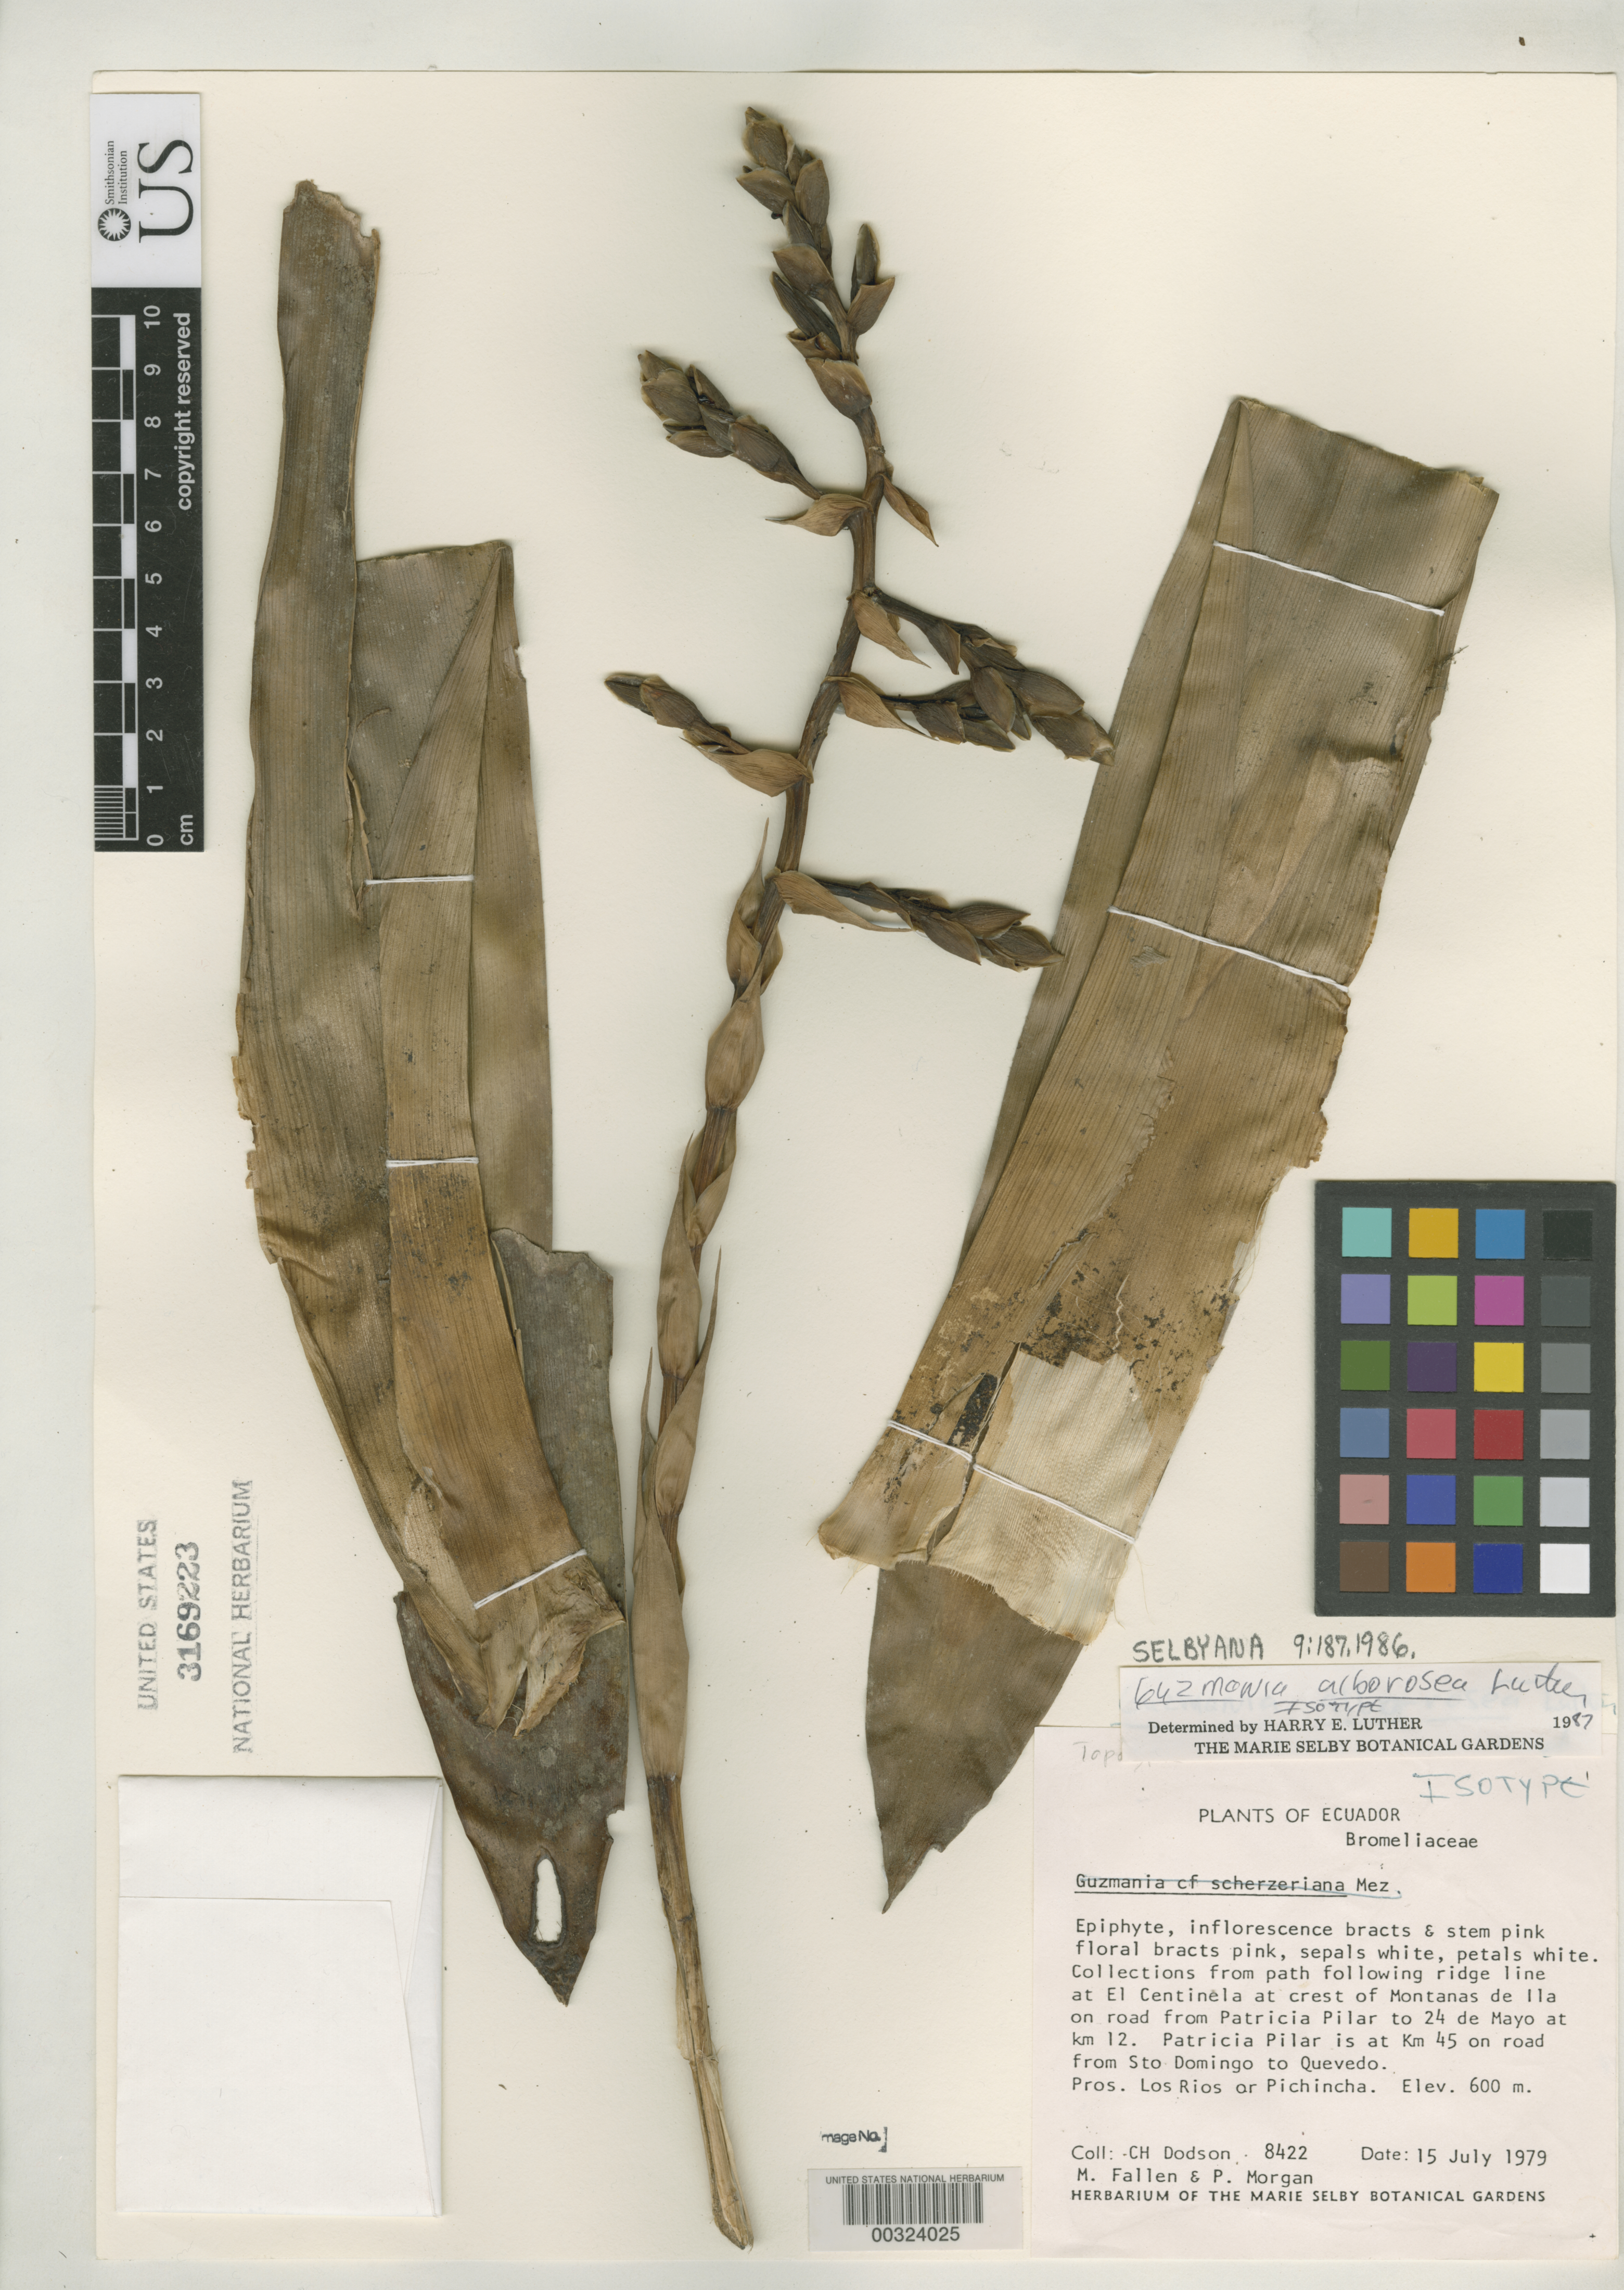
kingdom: Plantae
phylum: Tracheophyta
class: Liliopsida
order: Poales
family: Bromeliaceae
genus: Guzmania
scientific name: Guzmania alborosea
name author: H. Luther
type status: Isotype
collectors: C. H. Dodson, M. Fallen & P. Morgan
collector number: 8422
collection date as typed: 15 Jul 1979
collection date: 1979-07-15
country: Ecuador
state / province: Pichincha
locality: Centinela, Montanas de La Ila, km 12 in road from Patricia Pilar to Flor de Mayo.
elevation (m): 600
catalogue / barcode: US 3169223